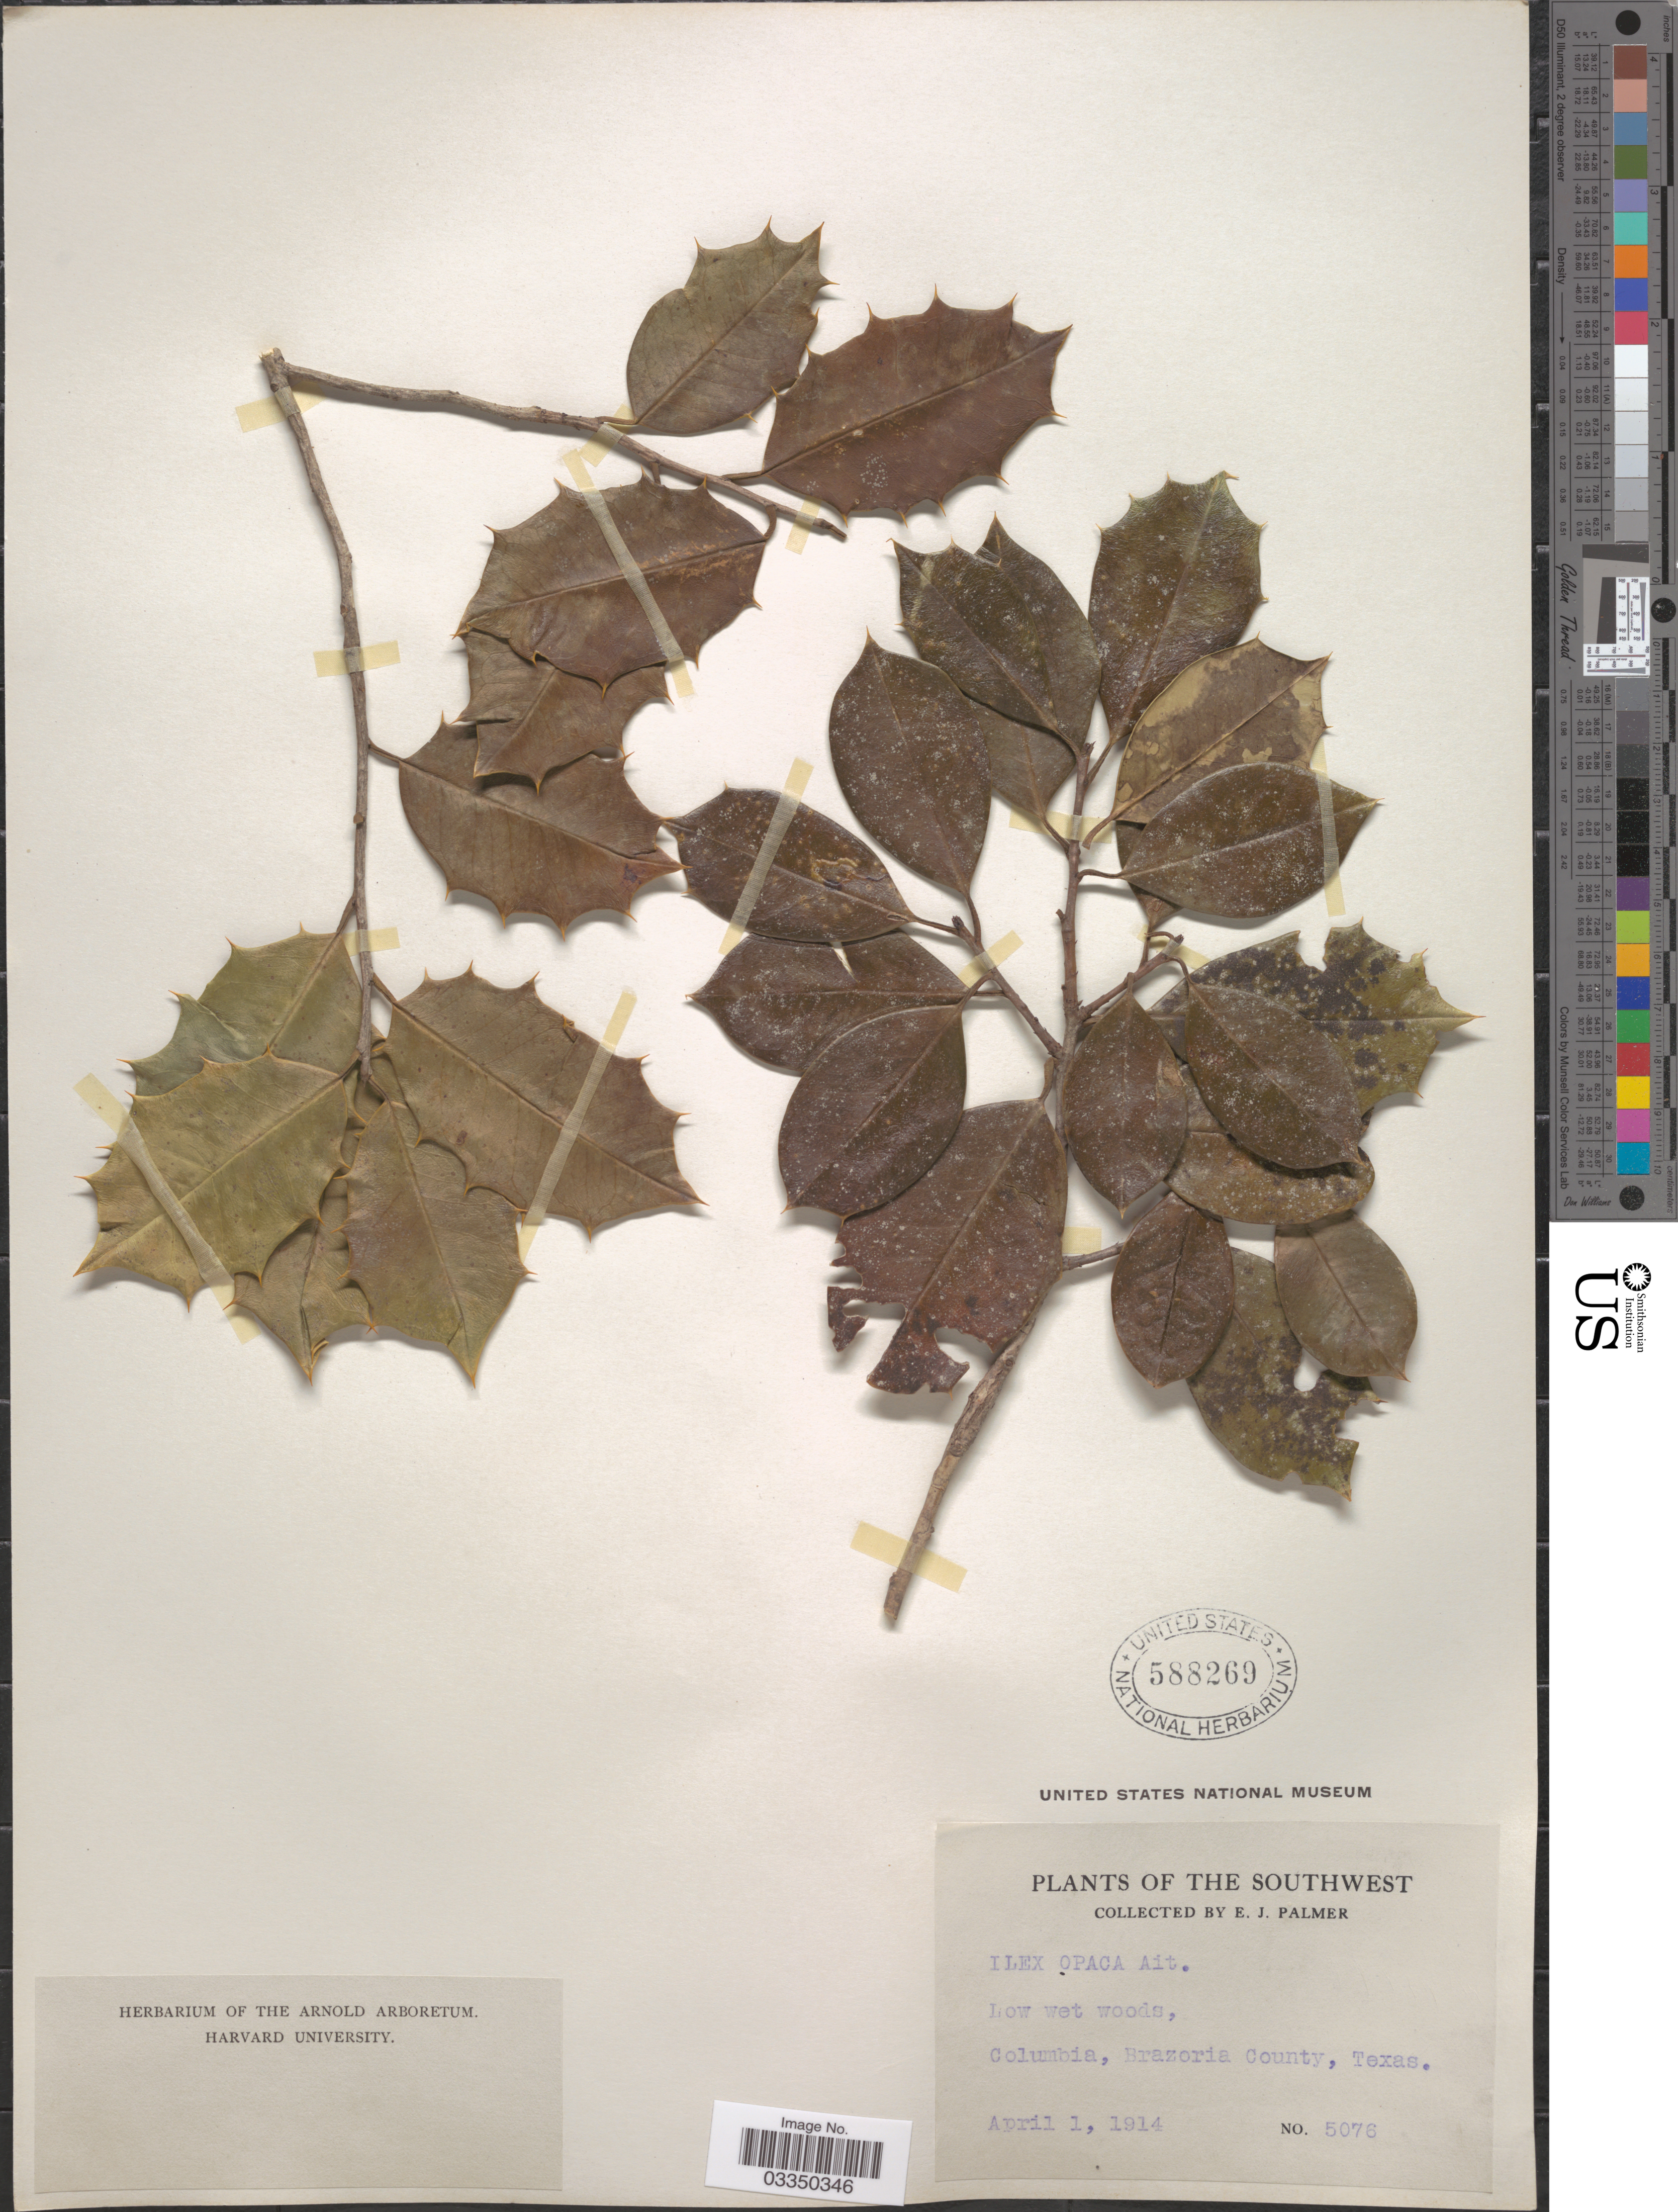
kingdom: Plantae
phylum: Tracheophyta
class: Magnoliopsida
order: Aquifoliales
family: Aquifoliaceae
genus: Ilex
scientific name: Ilex opaca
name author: Aiton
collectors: E. J. Palmer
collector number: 5076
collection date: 1914-04-01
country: United States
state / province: Texas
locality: The Southwest. Columbia, Brazoria County.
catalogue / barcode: US 588269